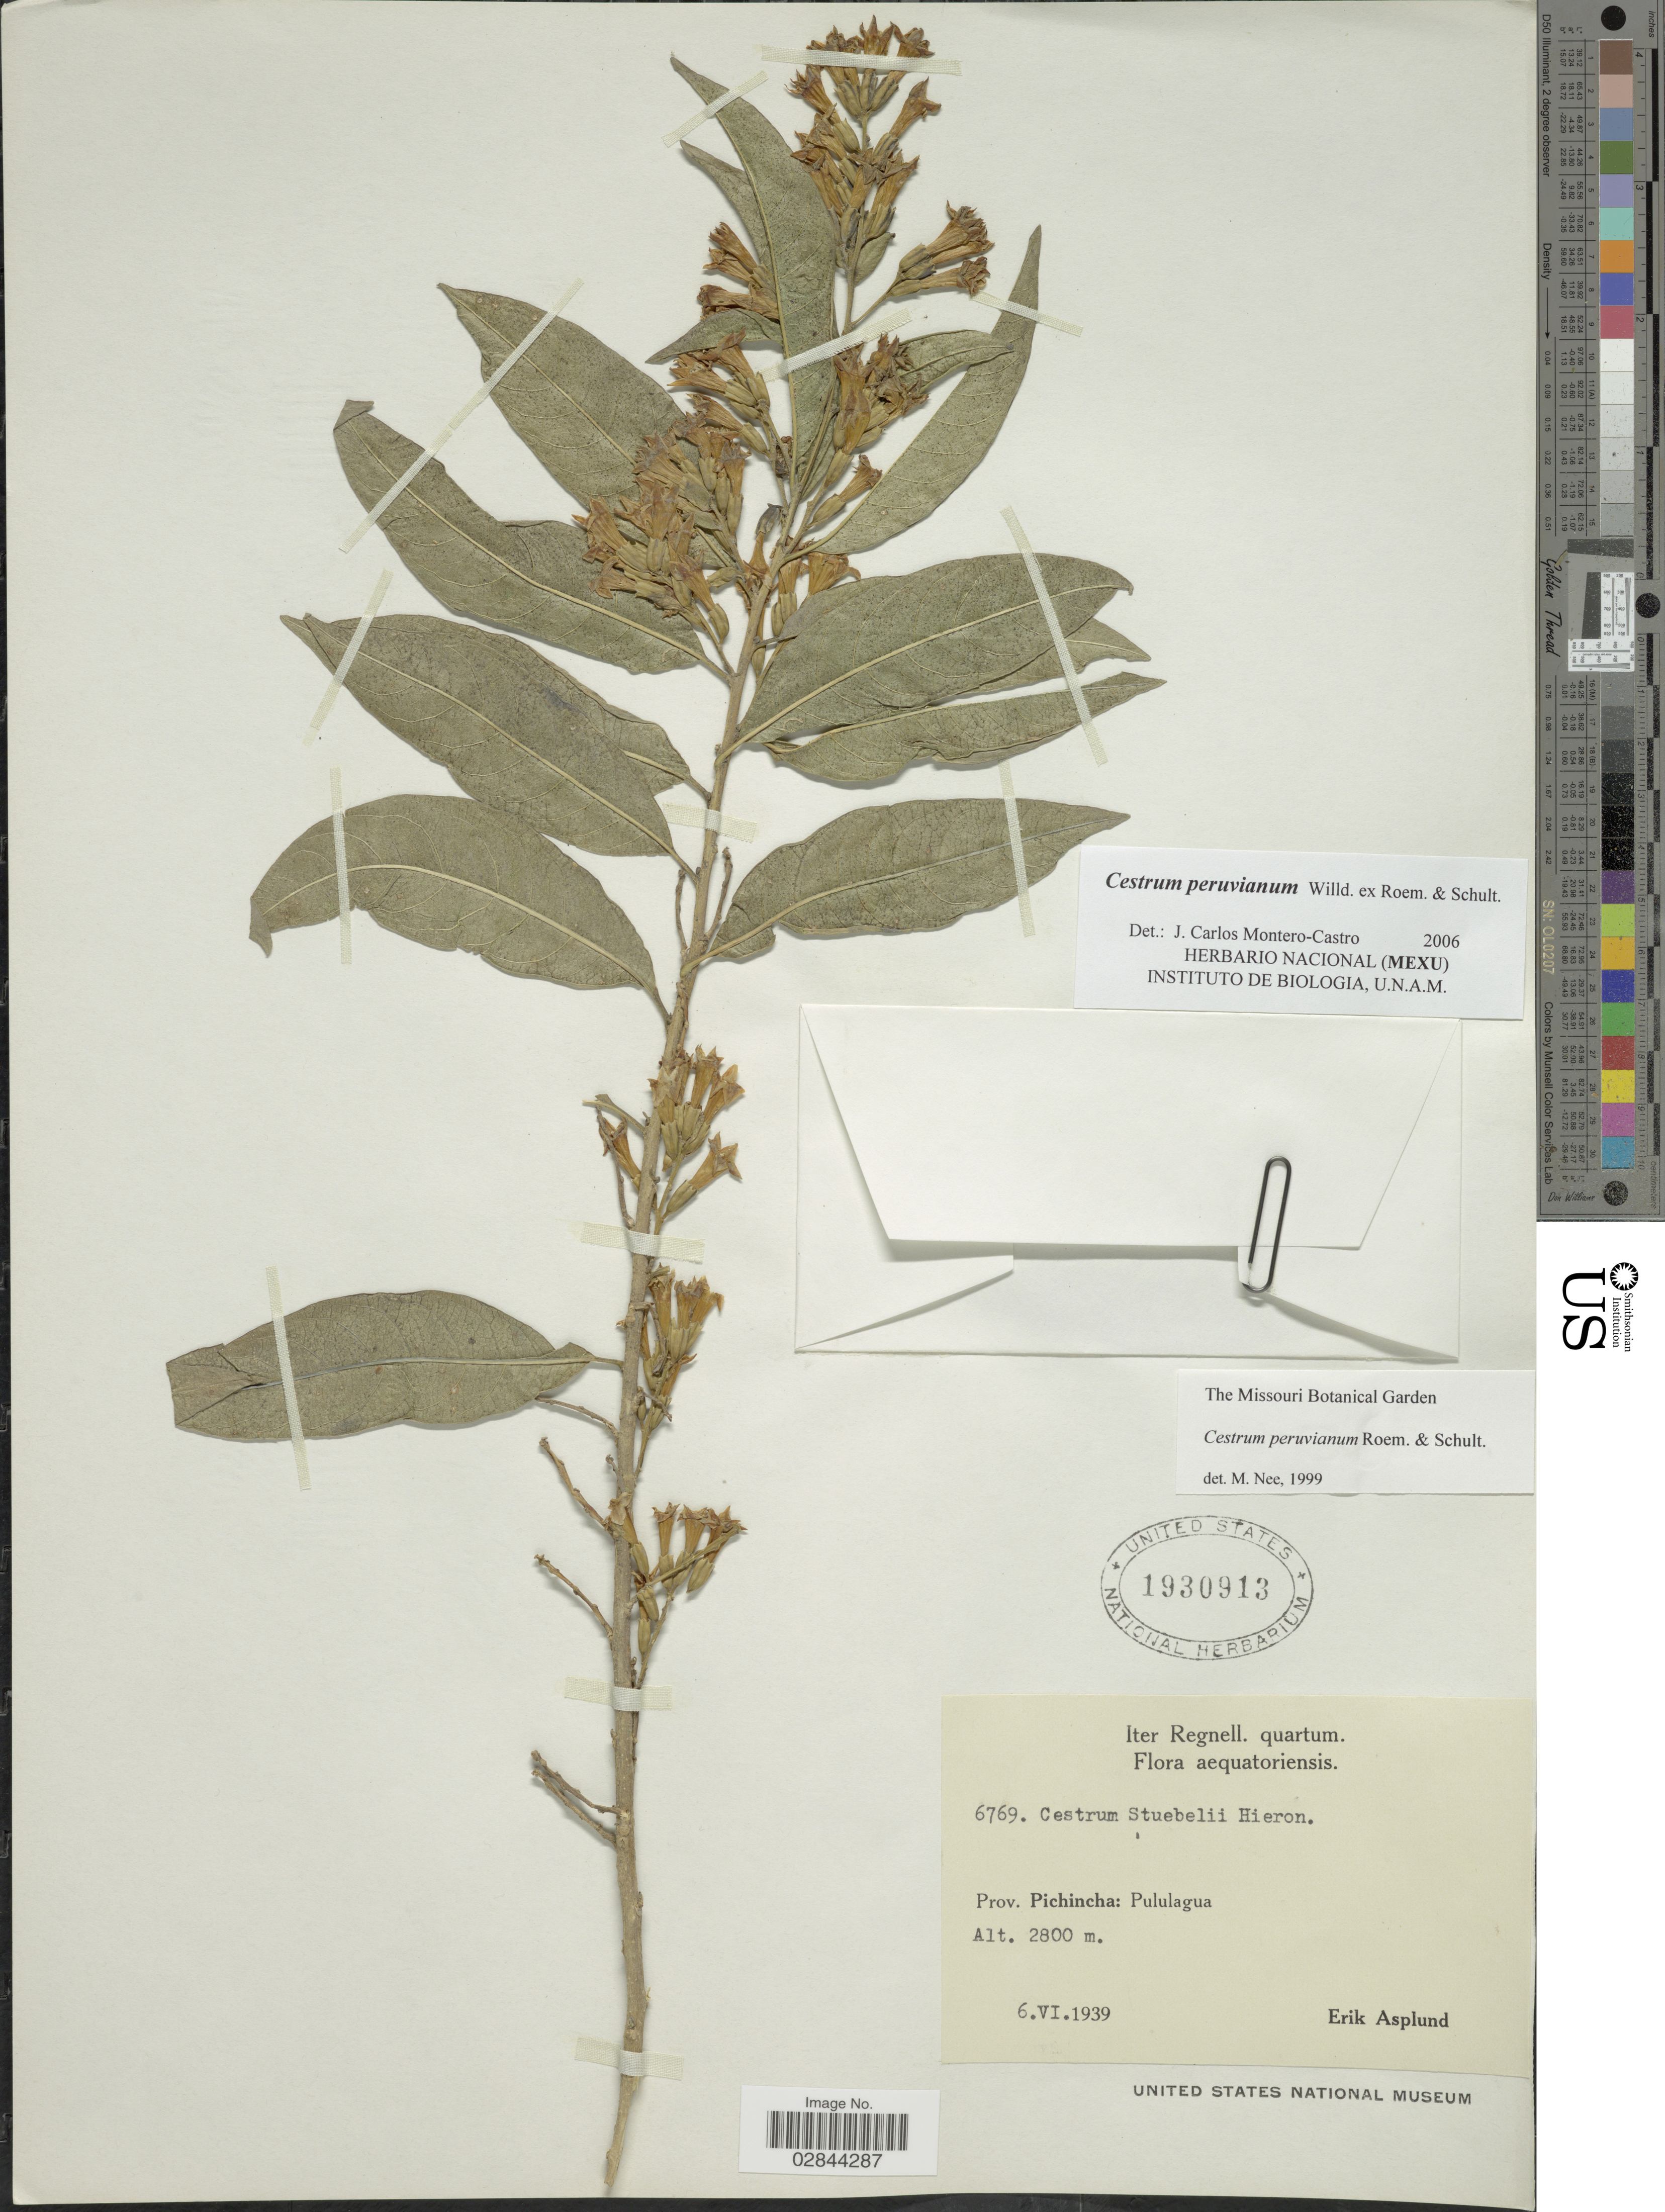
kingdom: Plantae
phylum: Tracheophyta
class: Magnoliopsida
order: Solanales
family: Solanaceae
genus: Cestrum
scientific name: Cestrum affine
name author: Kunth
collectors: E. Asplund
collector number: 6769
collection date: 1939-06-06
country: Ecuador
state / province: Pichincha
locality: Pululagua.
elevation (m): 2800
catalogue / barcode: US 1930913